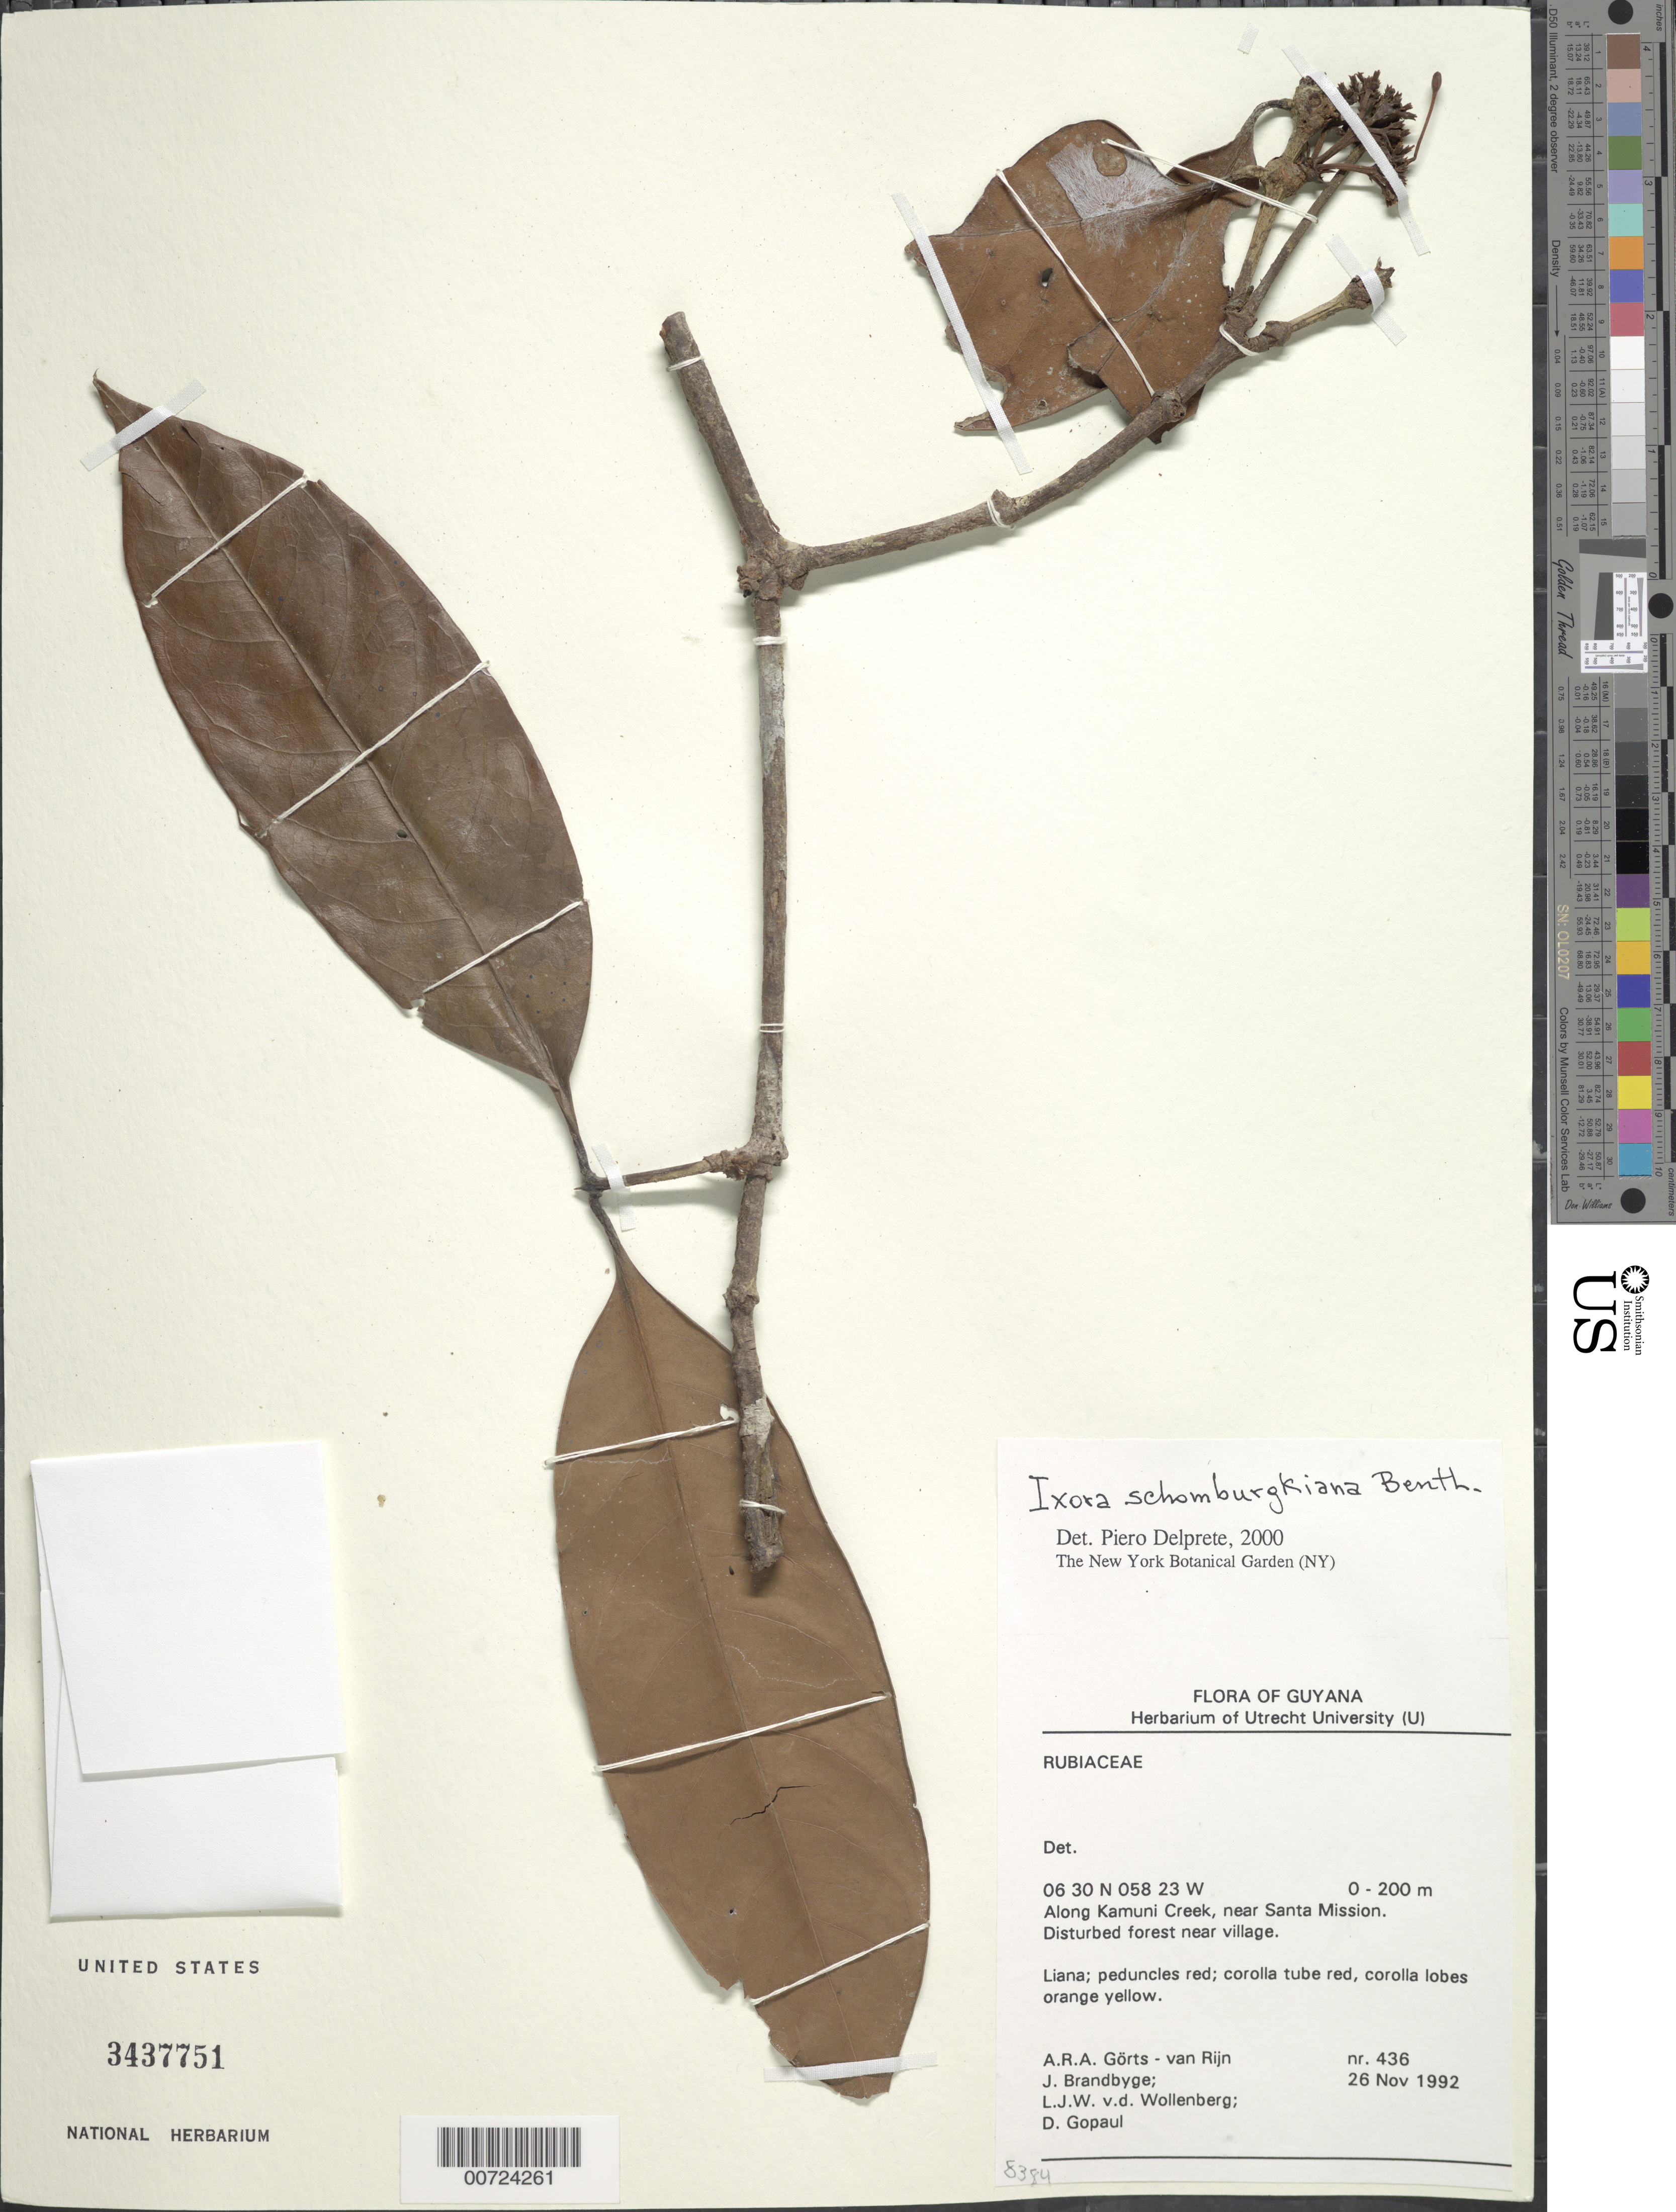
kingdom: Plantae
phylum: Tracheophyta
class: Magnoliopsida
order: Gentianales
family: Rubiaceae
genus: Ixora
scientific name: Ixora schomburgkiana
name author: Benth.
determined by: Delprete, P. G., Herb. de Guyane Cay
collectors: A. .R. A. Görts-van Rijn, J. Brandbyge, L. van der Wollenberg & D. Gopaul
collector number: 436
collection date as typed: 26-Nov-92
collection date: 1992-11-26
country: Guyana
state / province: Demerara-Mahaica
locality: Santa Mission, near, along Kamuni Creek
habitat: Disturbed forest near village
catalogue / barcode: US 3437751